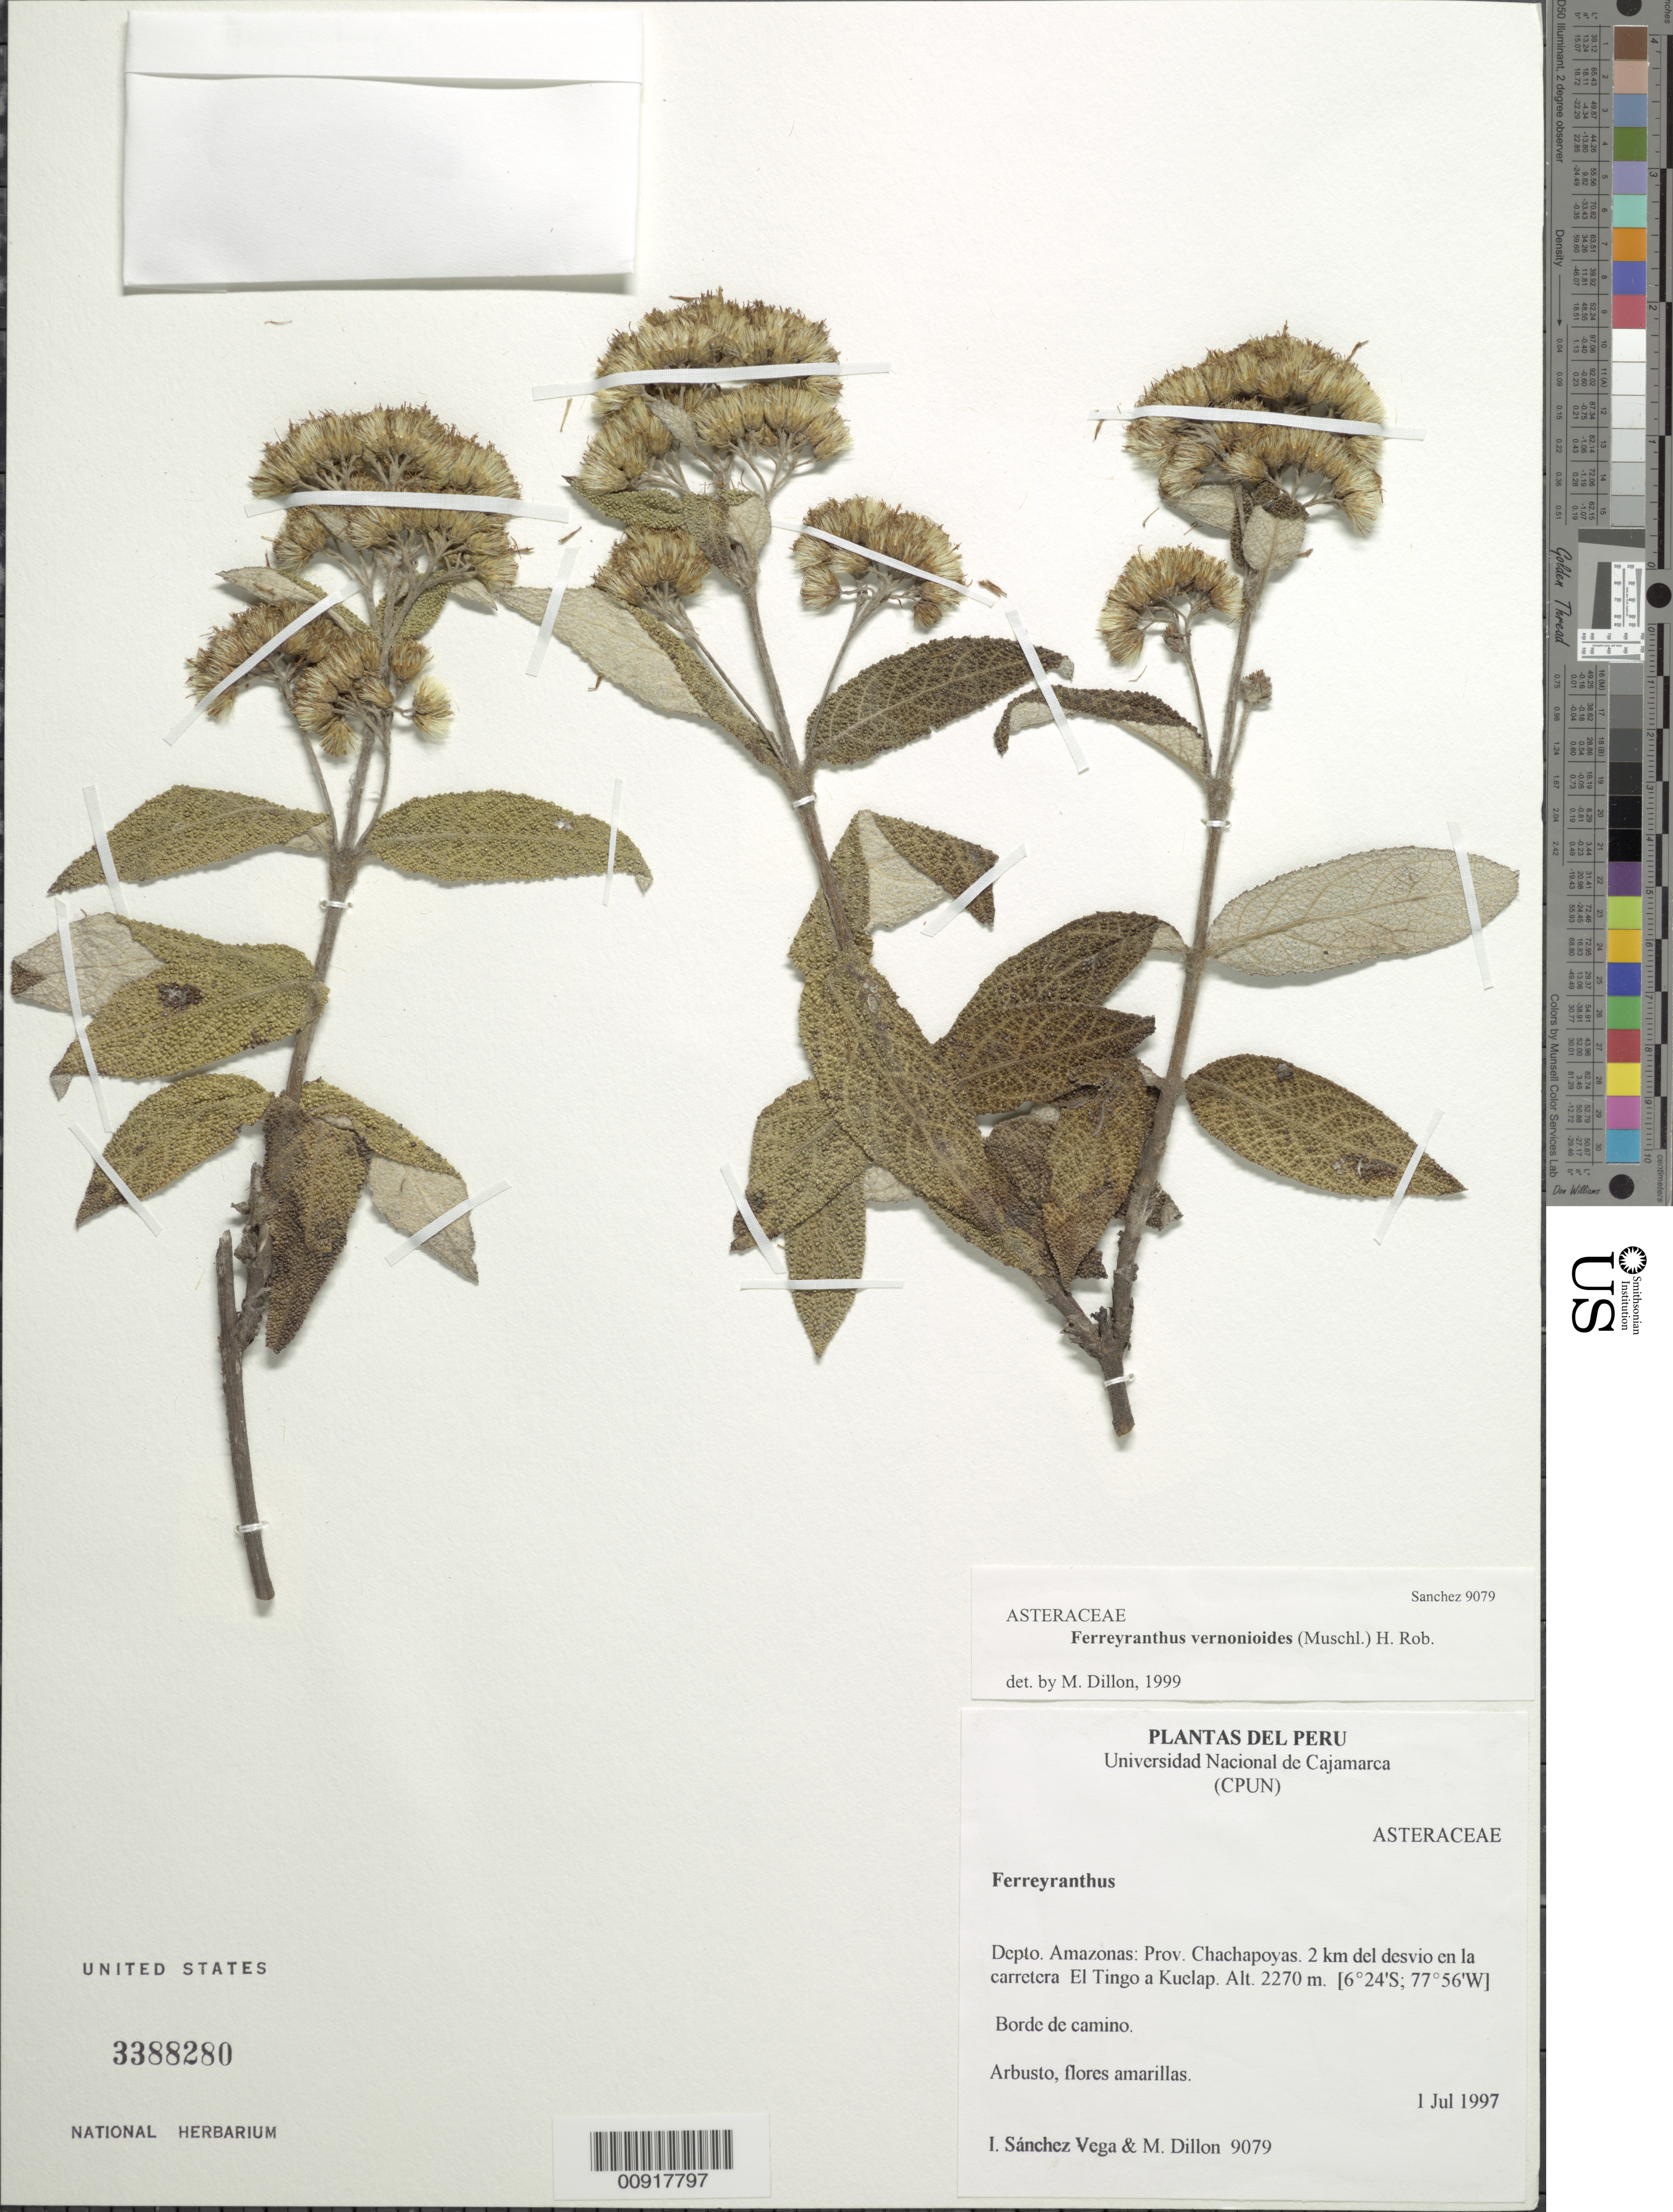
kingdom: Plantae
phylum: Tracheophyta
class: Magnoliopsida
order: Asterales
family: Asteraceae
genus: Ferreyranthus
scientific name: Ferreyranthus vernonioides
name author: (Muschl.) H. Rob. & Brettell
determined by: Dillon, M. O.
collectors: I. M. Sánchez Vega & M. O. Dillon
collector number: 9079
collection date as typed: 1 July 1997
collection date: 1997-07-01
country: Peru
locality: Prov. Chachapoyas, Dpto. Amazonas, 2 km del desvio en la carretera El Tingo a Kuelap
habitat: Borde de camino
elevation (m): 2270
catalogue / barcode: US 3388280